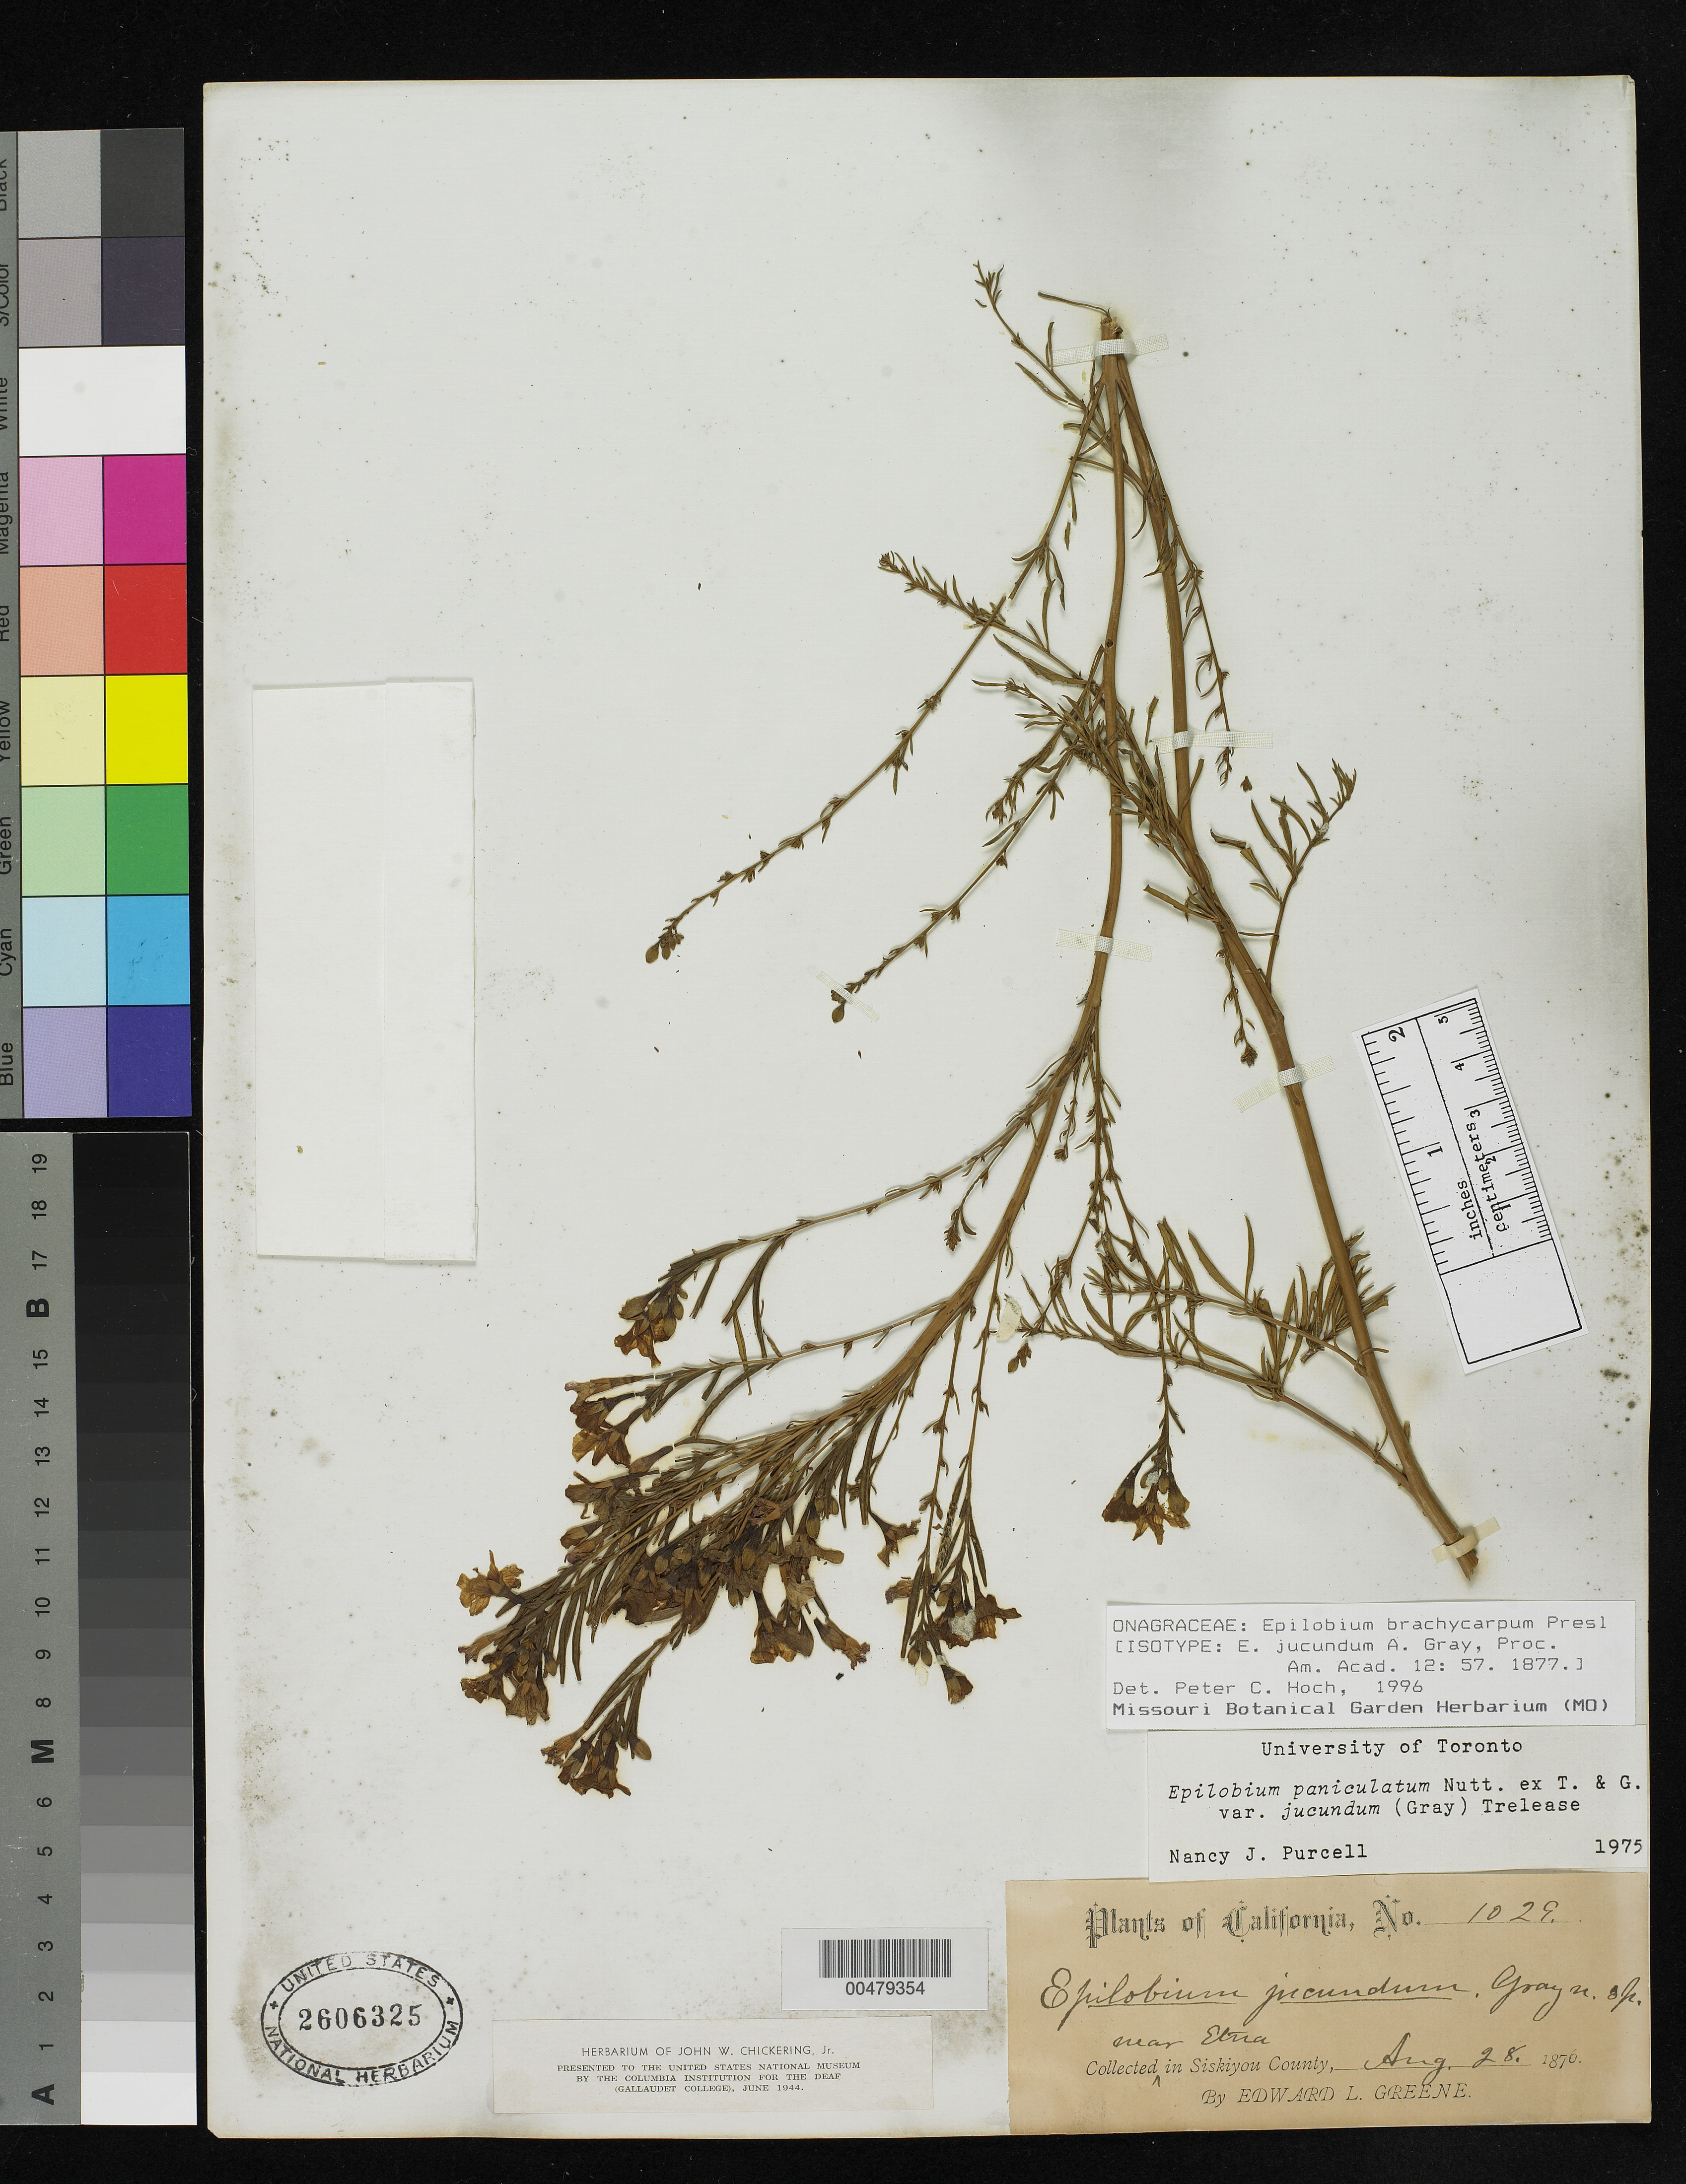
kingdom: Plantae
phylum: Tracheophyta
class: Magnoliopsida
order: Myrtales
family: Onagraceae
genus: Epilobium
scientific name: Epilobium jucundum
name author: A. Gray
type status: Isotype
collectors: E. L. Greene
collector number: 1029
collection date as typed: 28 Aug 1876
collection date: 1876-08-28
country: United States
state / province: California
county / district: Siskiyou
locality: Near Etna.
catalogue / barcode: US 2606325